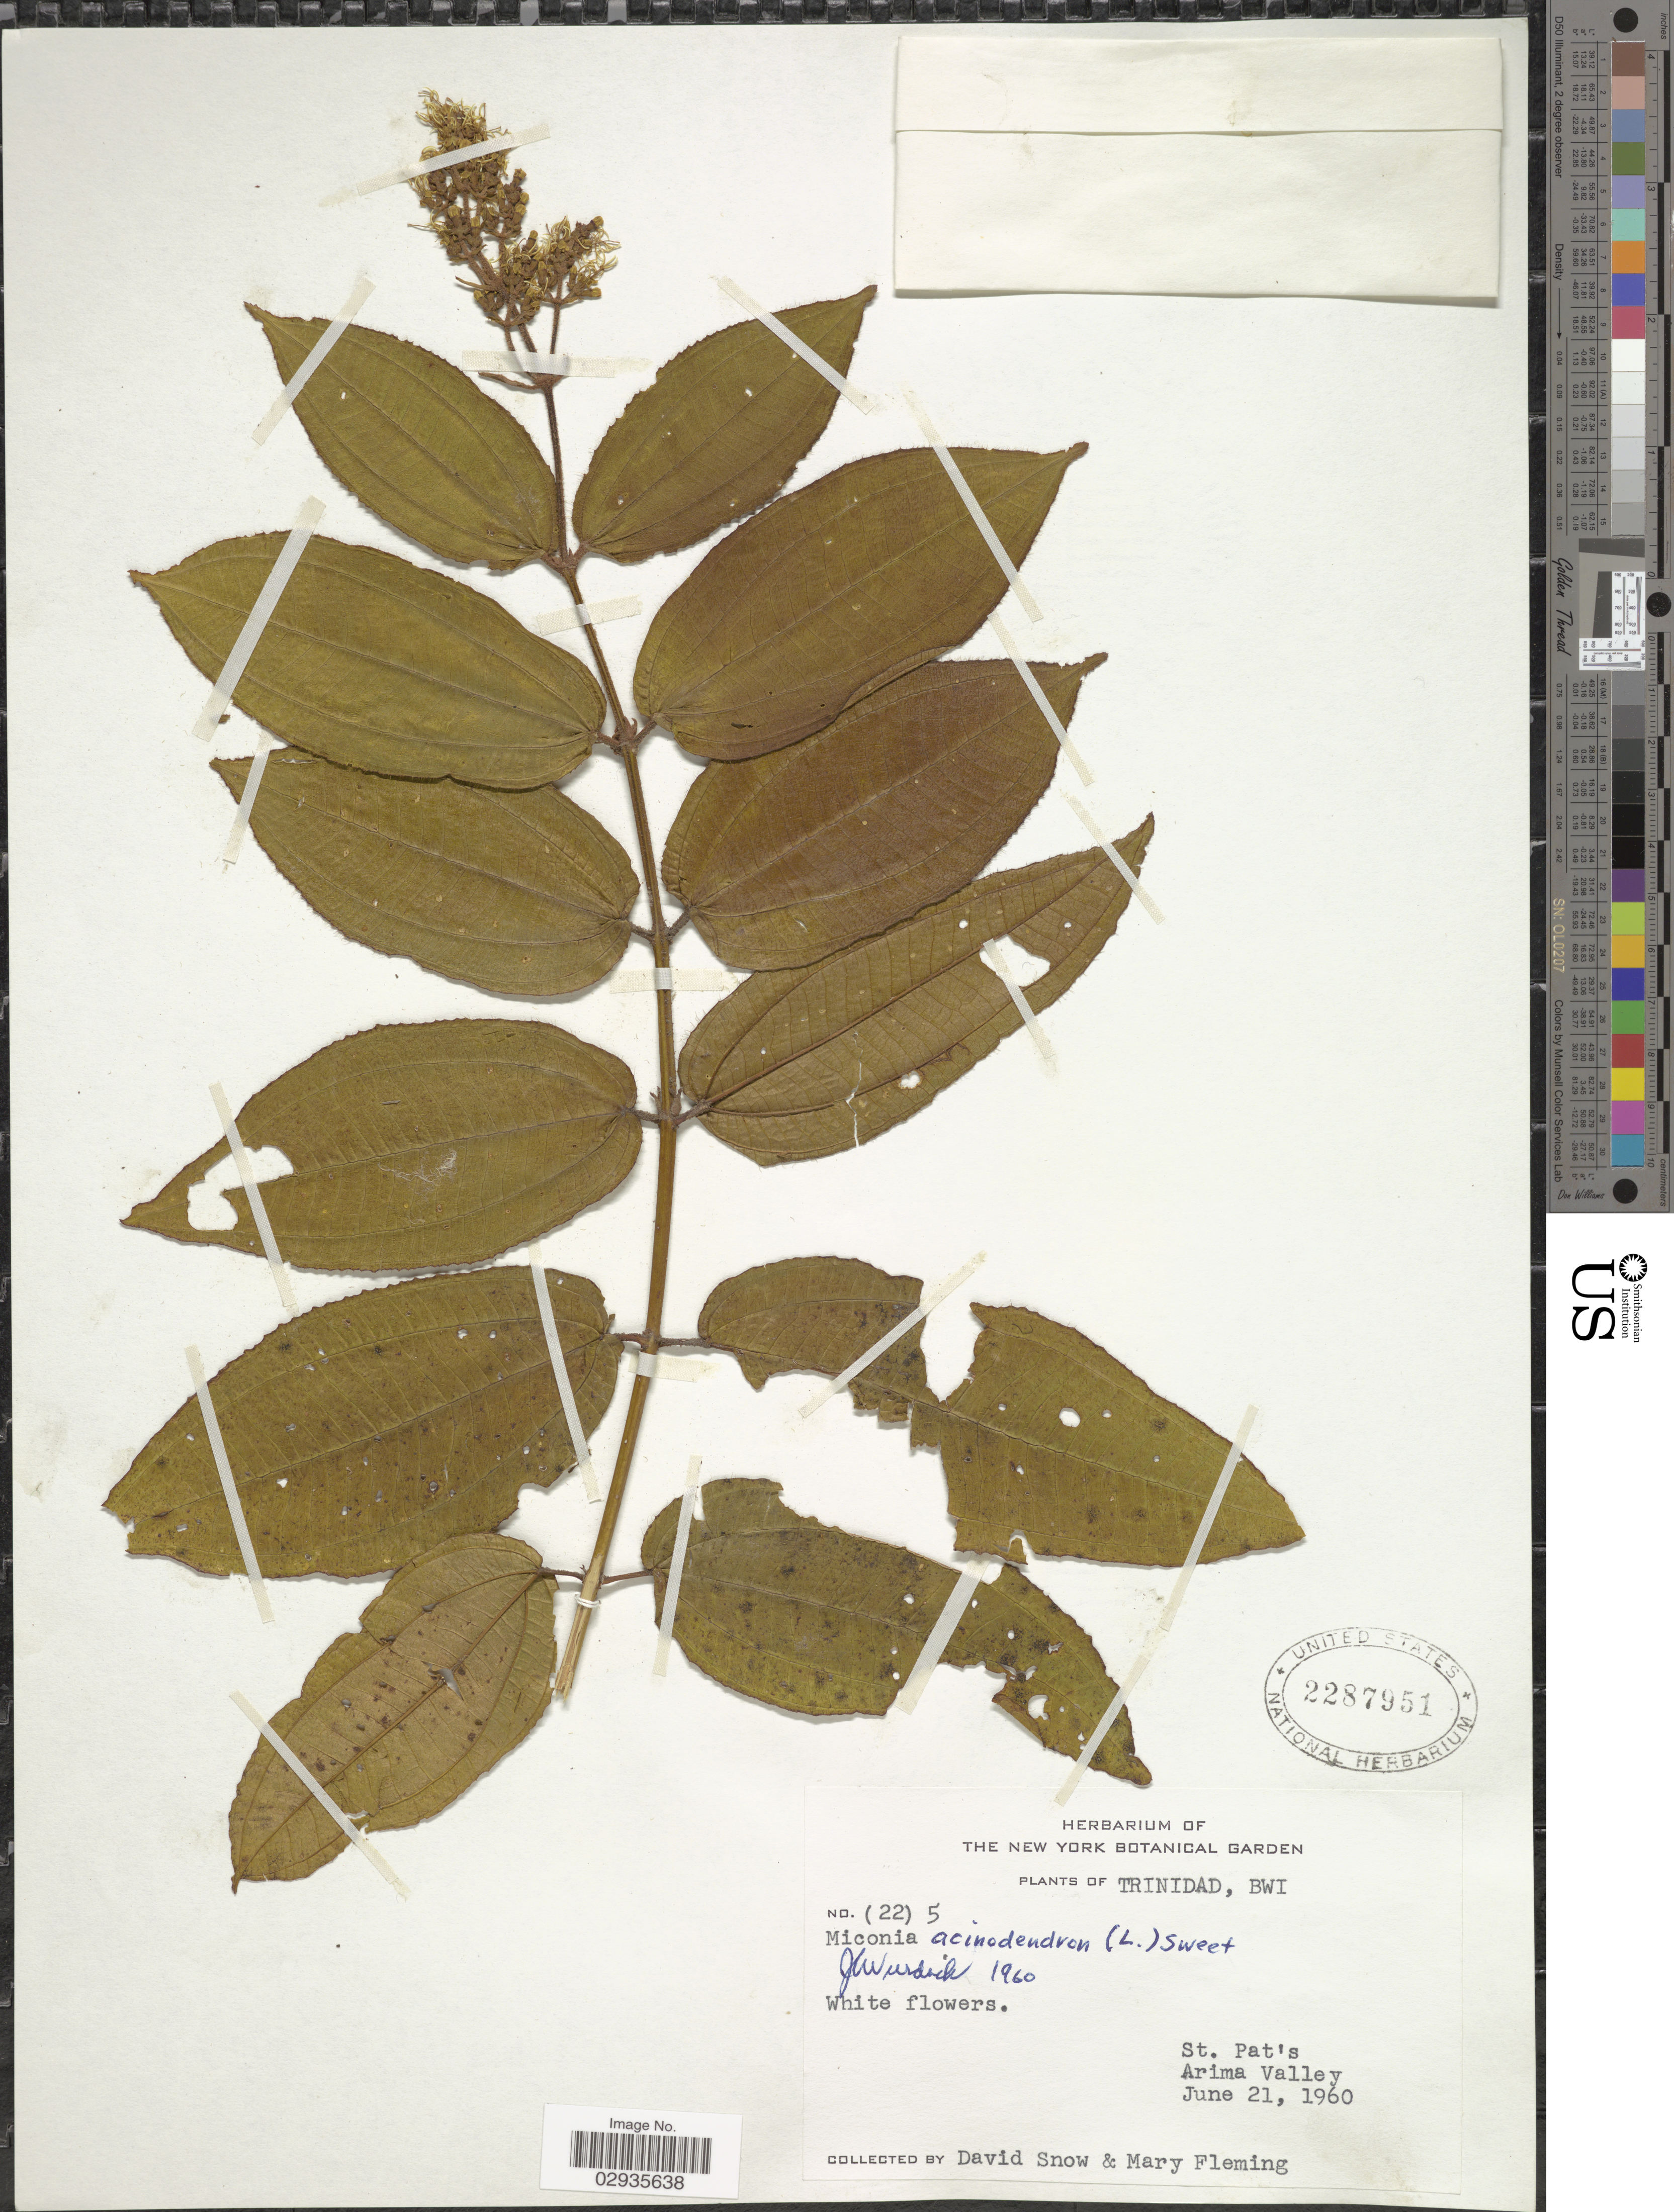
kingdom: Plantae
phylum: Tracheophyta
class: Magnoliopsida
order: Myrtales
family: Melastomataceae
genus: Miconia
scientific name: Miconia acinodendron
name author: (L.) Sweet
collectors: D. Snow & M. Fleming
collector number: (22) 5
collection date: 1960-06-21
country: Trinidad and Tobago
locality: Trinidad, BWI. St. Pat's. Arima Valley.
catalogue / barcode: US 2287951